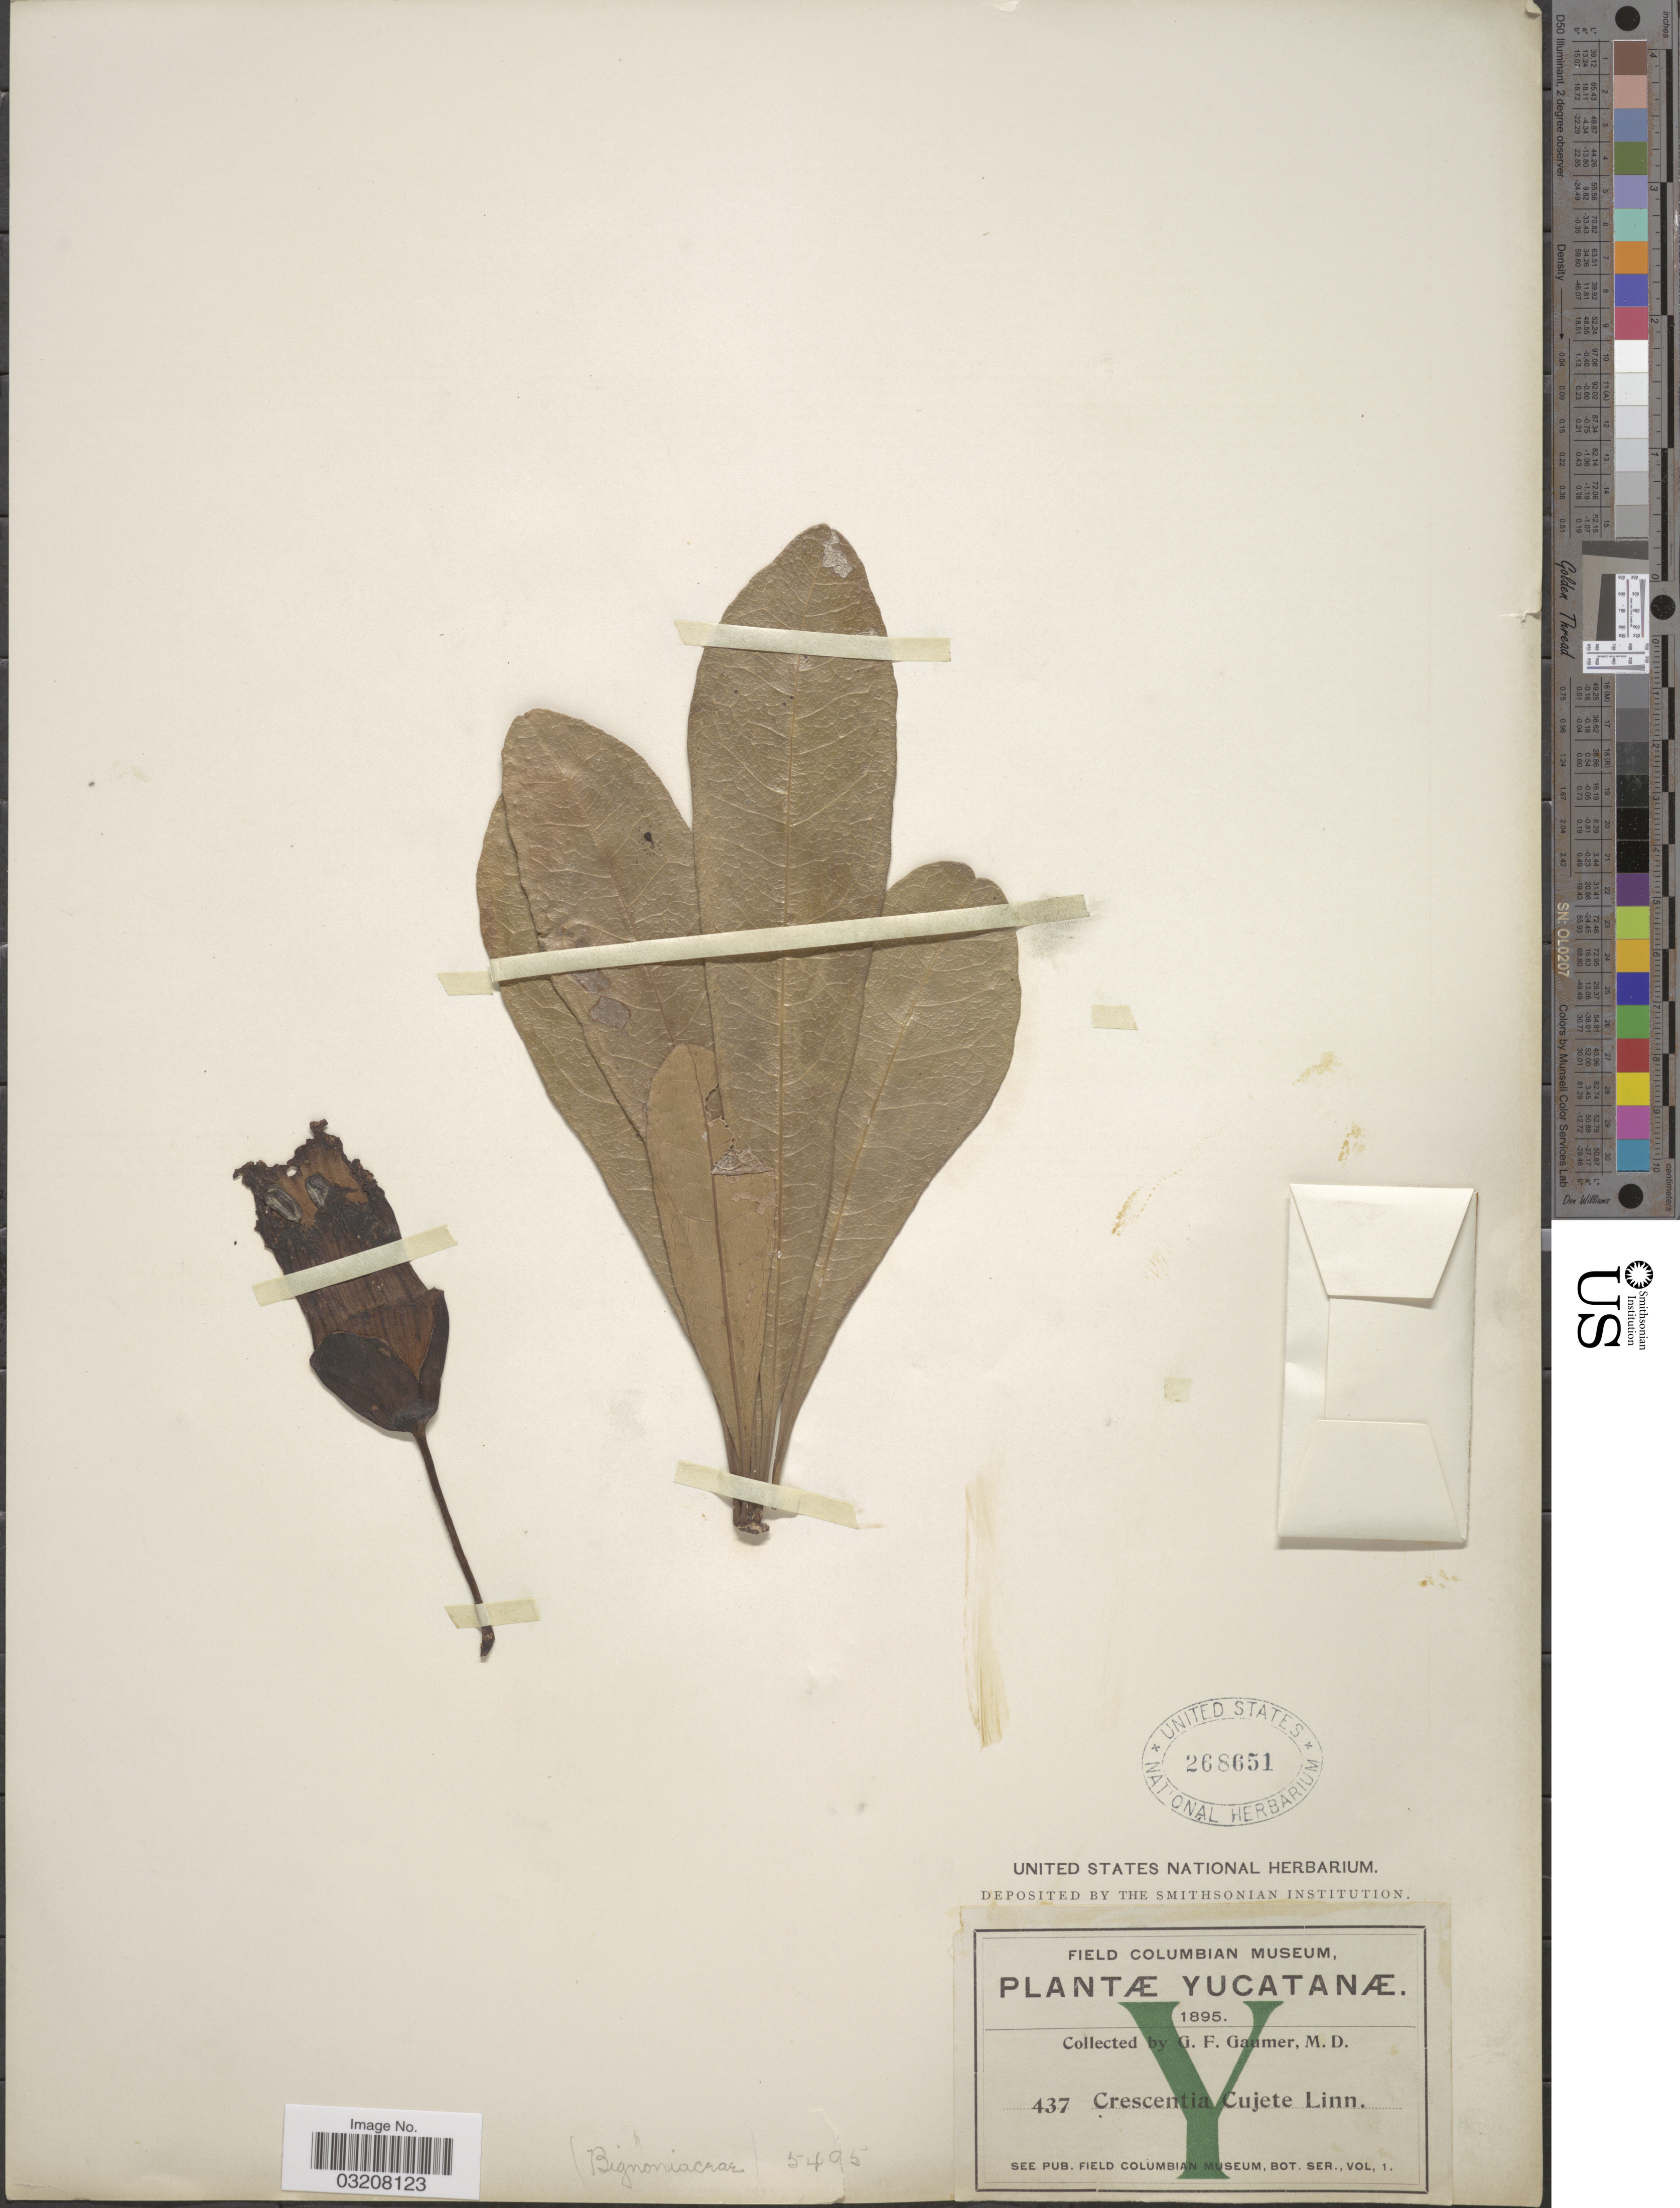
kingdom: Plantae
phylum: Tracheophyta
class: Magnoliopsida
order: Lamiales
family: Bignoniaceae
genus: Crescentia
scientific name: Crescentia cujete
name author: L.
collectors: G. F. Gaumer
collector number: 437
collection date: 1895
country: Mexico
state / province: Yucatán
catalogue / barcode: US 268651